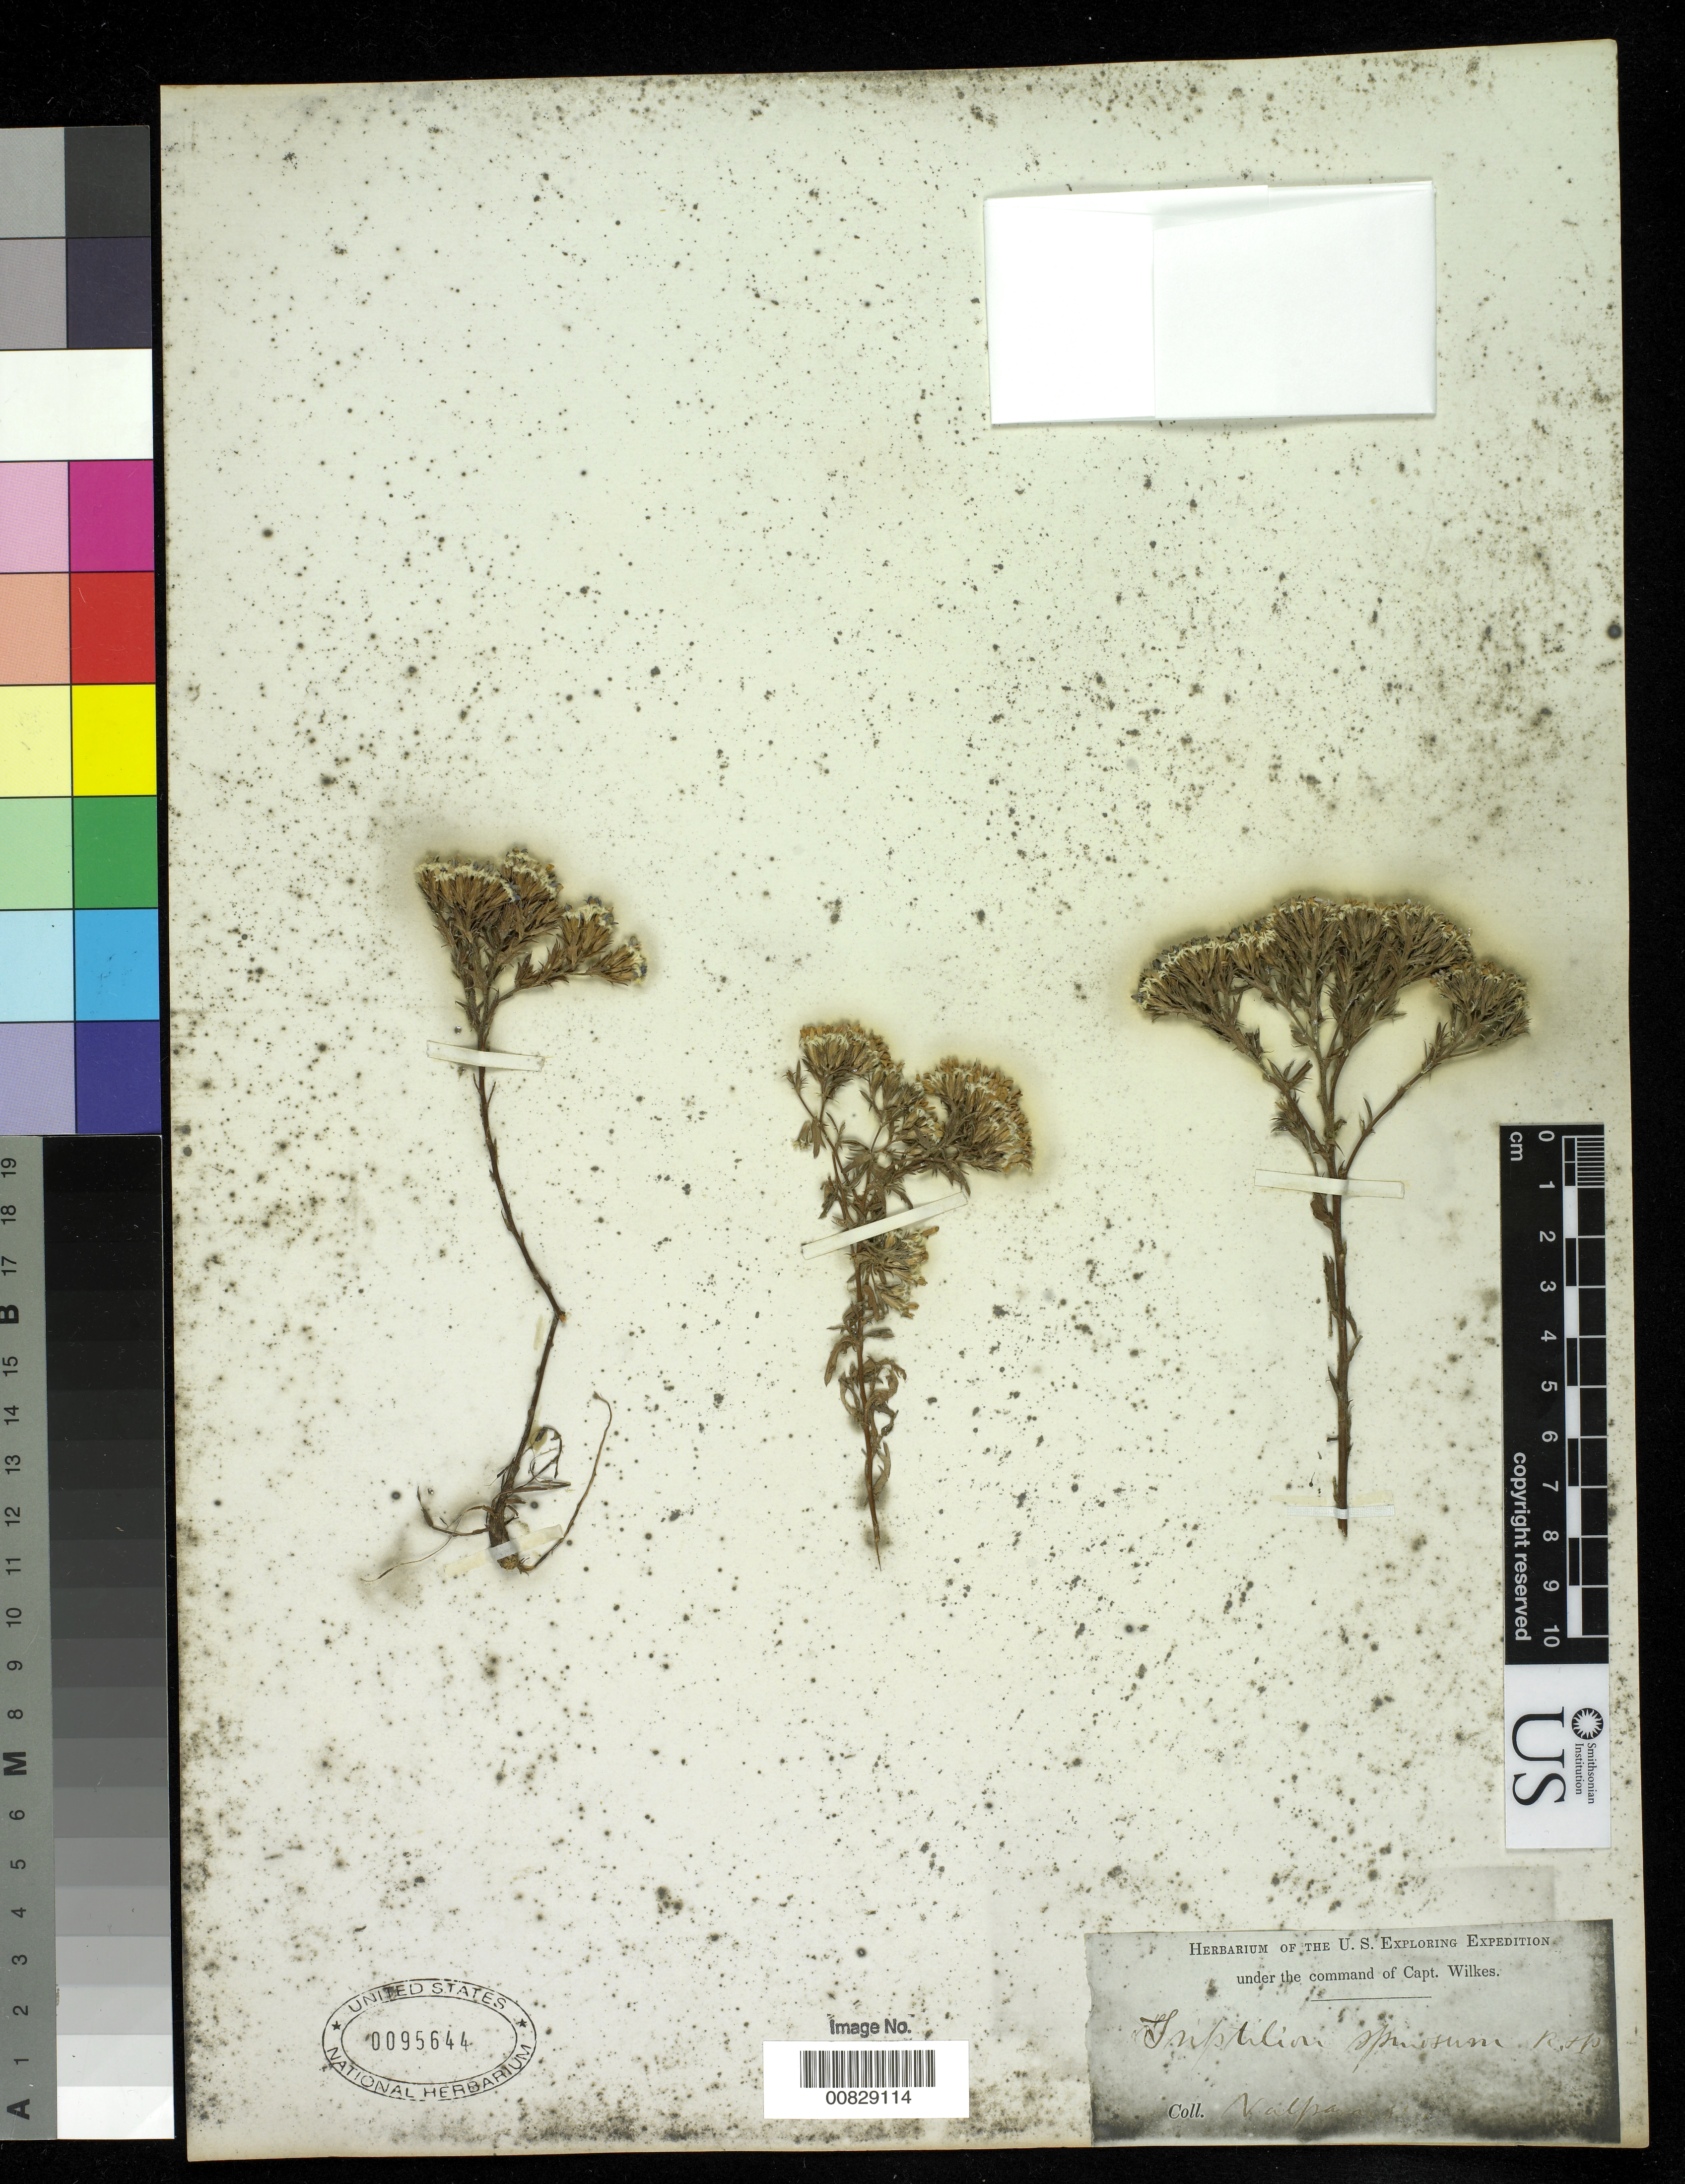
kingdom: Plantae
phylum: Tracheophyta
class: Magnoliopsida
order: Asterales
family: Asteraceae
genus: Triptilion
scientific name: Triptilion spinosum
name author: Ruiz & Pav.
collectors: Wilkes Explor. Exped.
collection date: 1838/1842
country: Chile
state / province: Valparaíso (V)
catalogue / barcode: US 95644